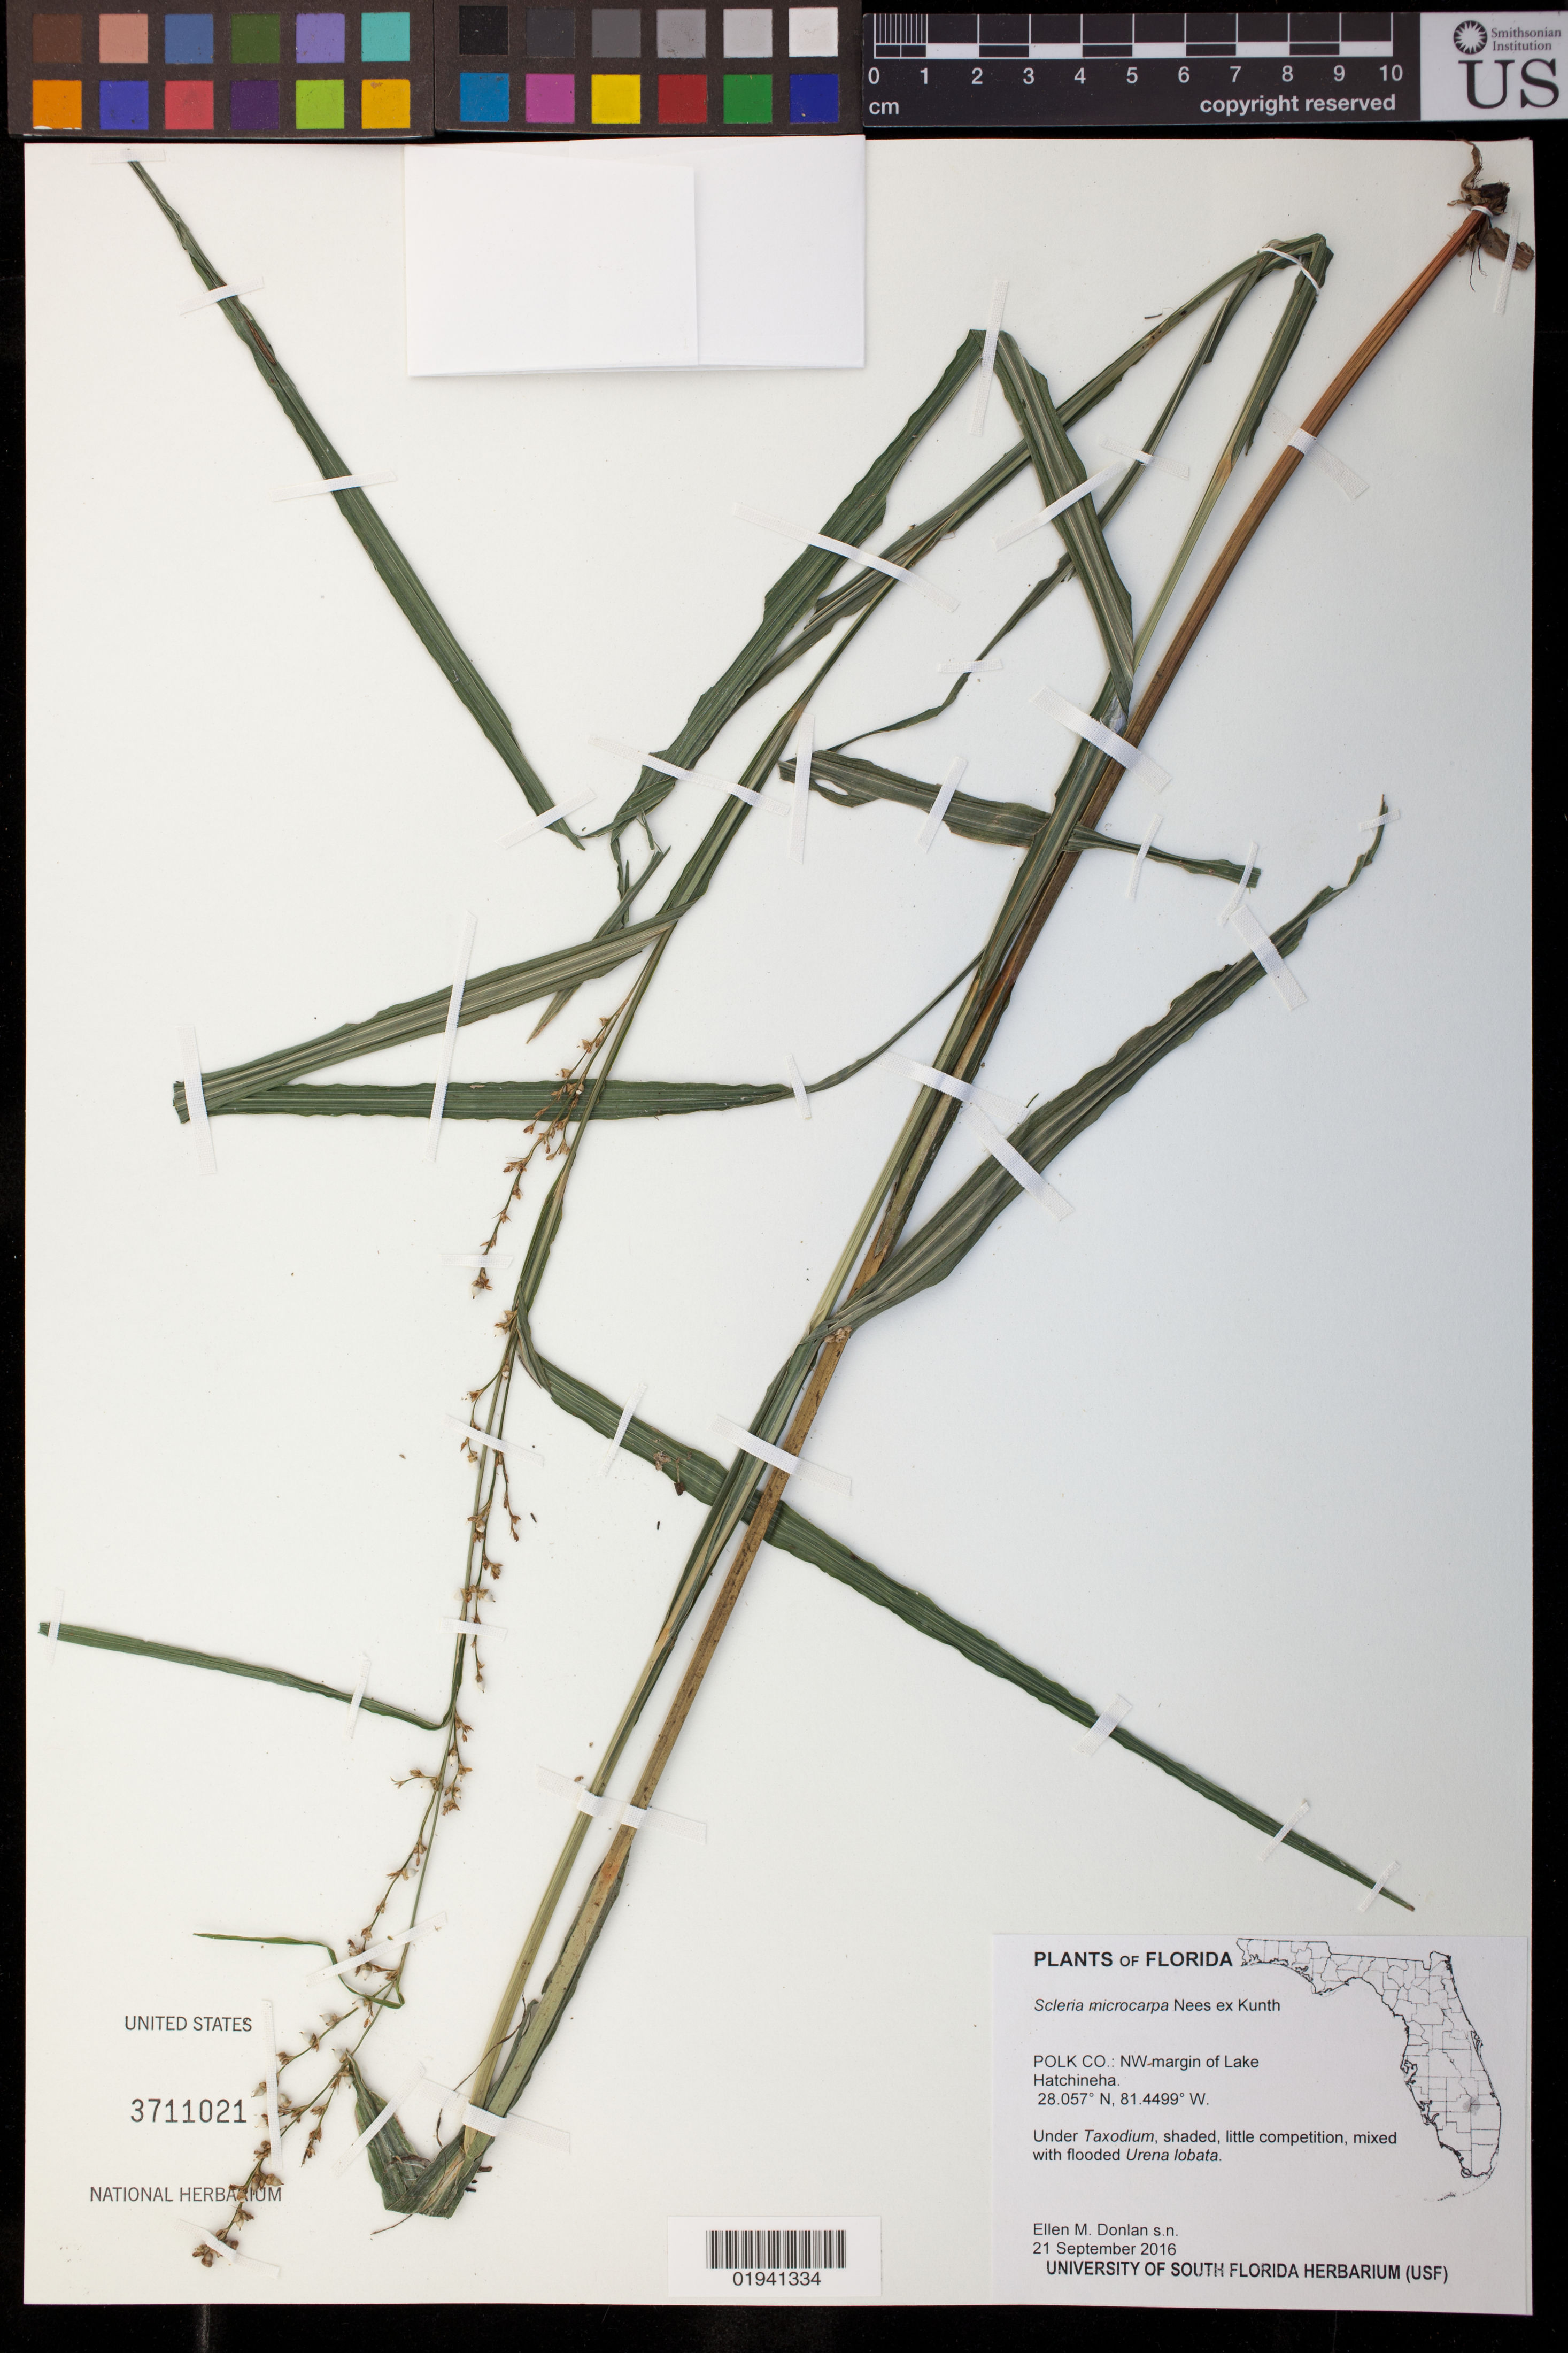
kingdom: Plantae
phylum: Tracheophyta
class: Liliopsida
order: Poales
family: Cyperaceae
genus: Scleria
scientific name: Scleria microcarpa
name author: Nees ex Kunth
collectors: E. M. Donlan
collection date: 2016-09-21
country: United States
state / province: Florida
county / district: Polk County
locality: NW Margin of Lake Hatchineha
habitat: under taxodium, shaded, little competition, mixed with flooded Urena lobata.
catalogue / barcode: US 3711021